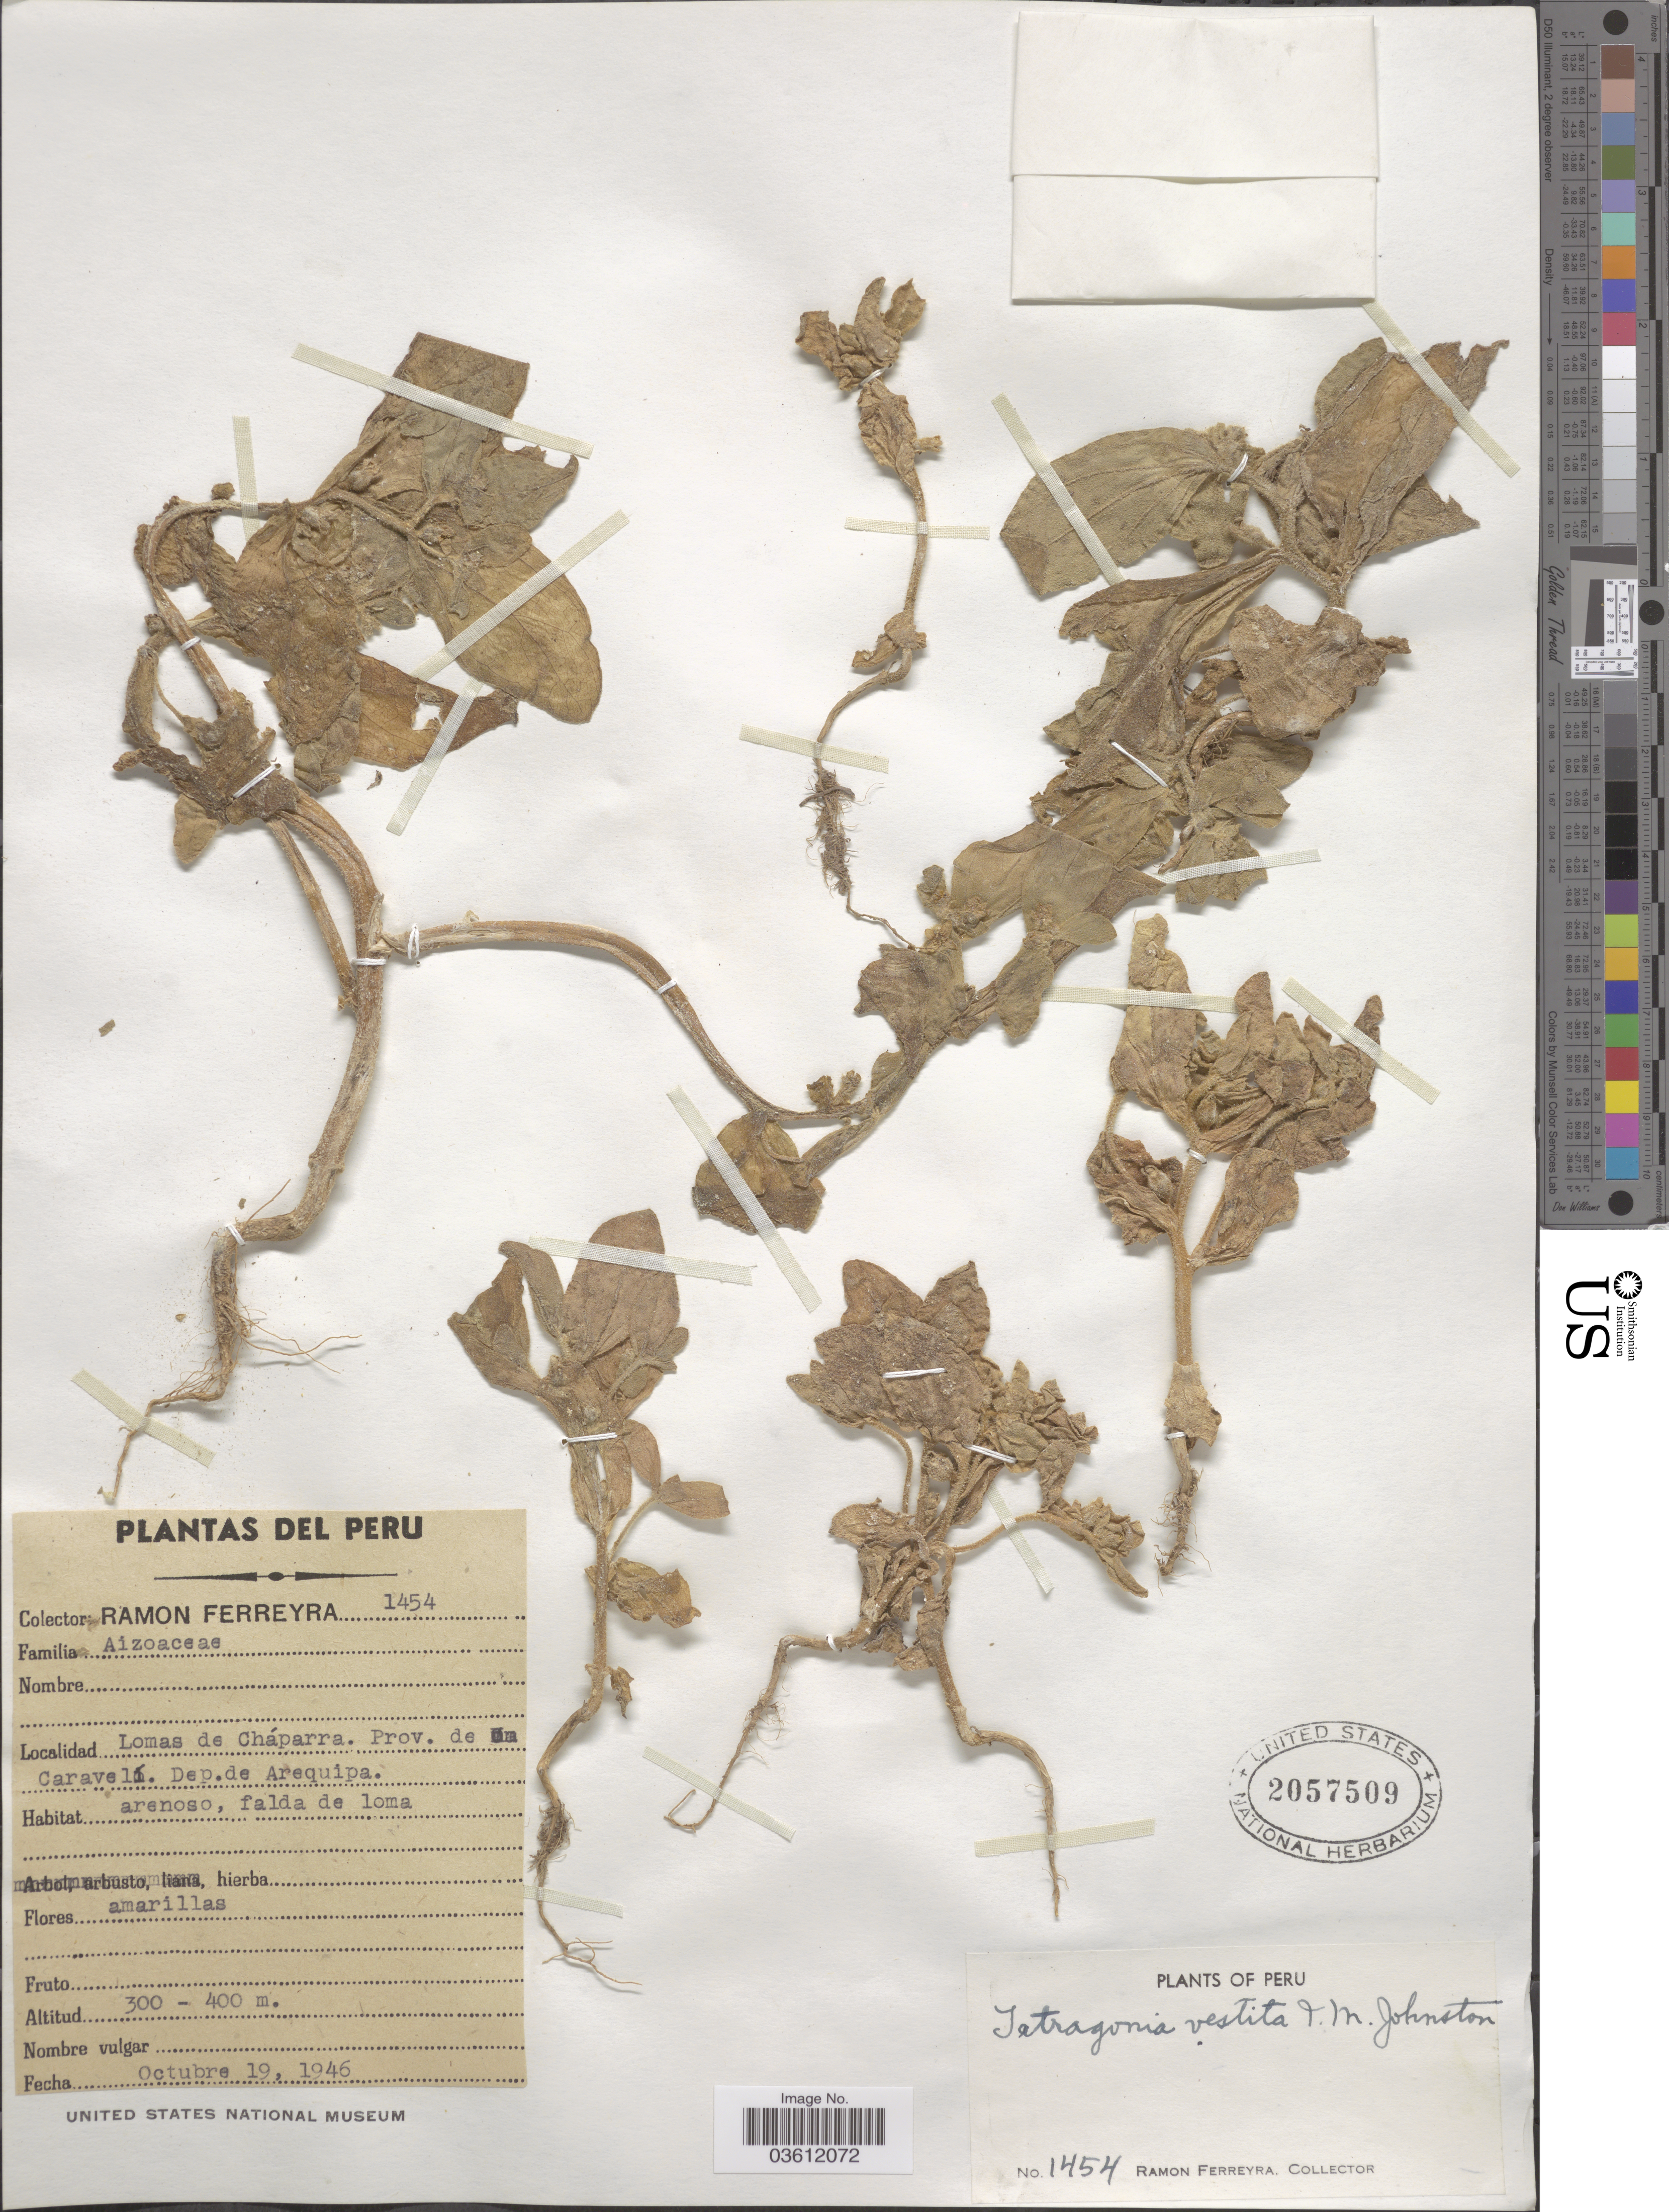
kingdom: Plantae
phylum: Tracheophyta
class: Magnoliopsida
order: Caryophyllales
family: Aizoaceae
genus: Tetragonia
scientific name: Tetragonia vestita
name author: I.M. Johnst.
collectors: R. A. Ferreyra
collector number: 1454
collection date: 1946-10-19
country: Peru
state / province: Arequipa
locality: Lomas de Cháparra. Prov. de Caravelí. Dep. de Arequipa.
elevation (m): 300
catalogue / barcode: US 2057509